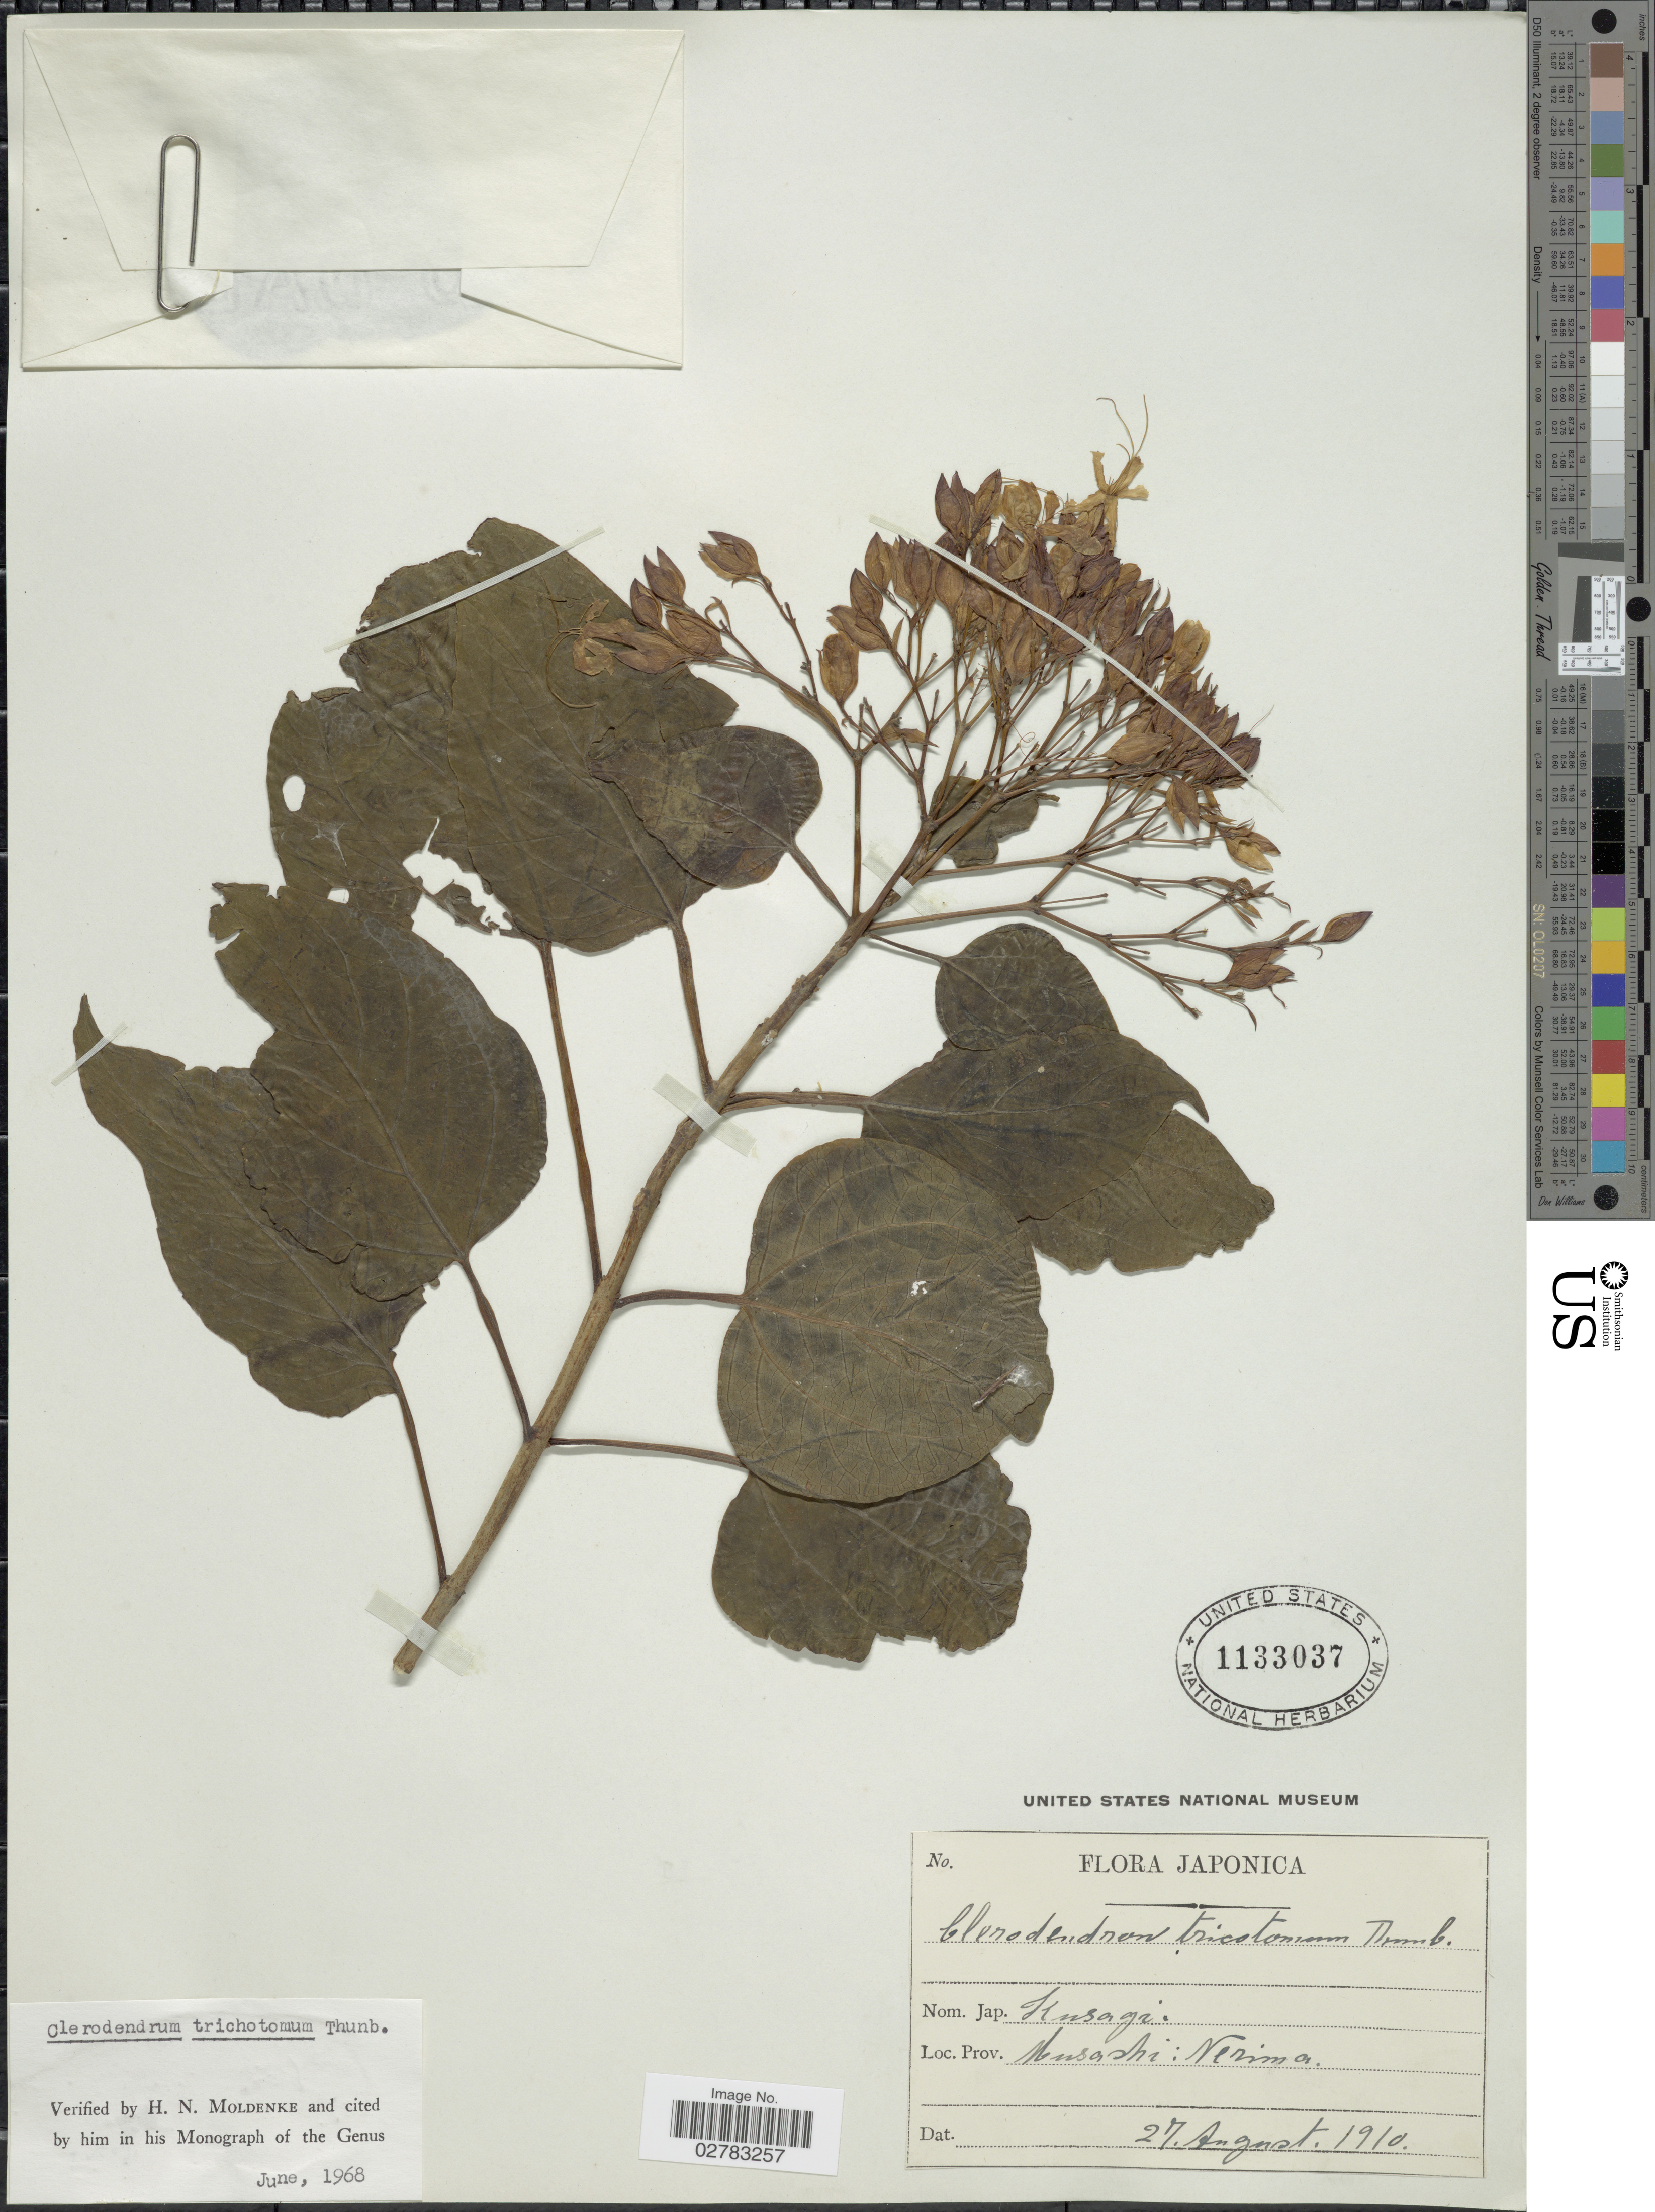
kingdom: Plantae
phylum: Tracheophyta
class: Magnoliopsida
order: Lamiales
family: Lamiaceae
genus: Clerodendrum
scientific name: Clerodendrum trichotomum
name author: Thunb.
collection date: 1910-08-27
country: Japan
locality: Musashi: Nerima.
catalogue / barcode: US 1133037